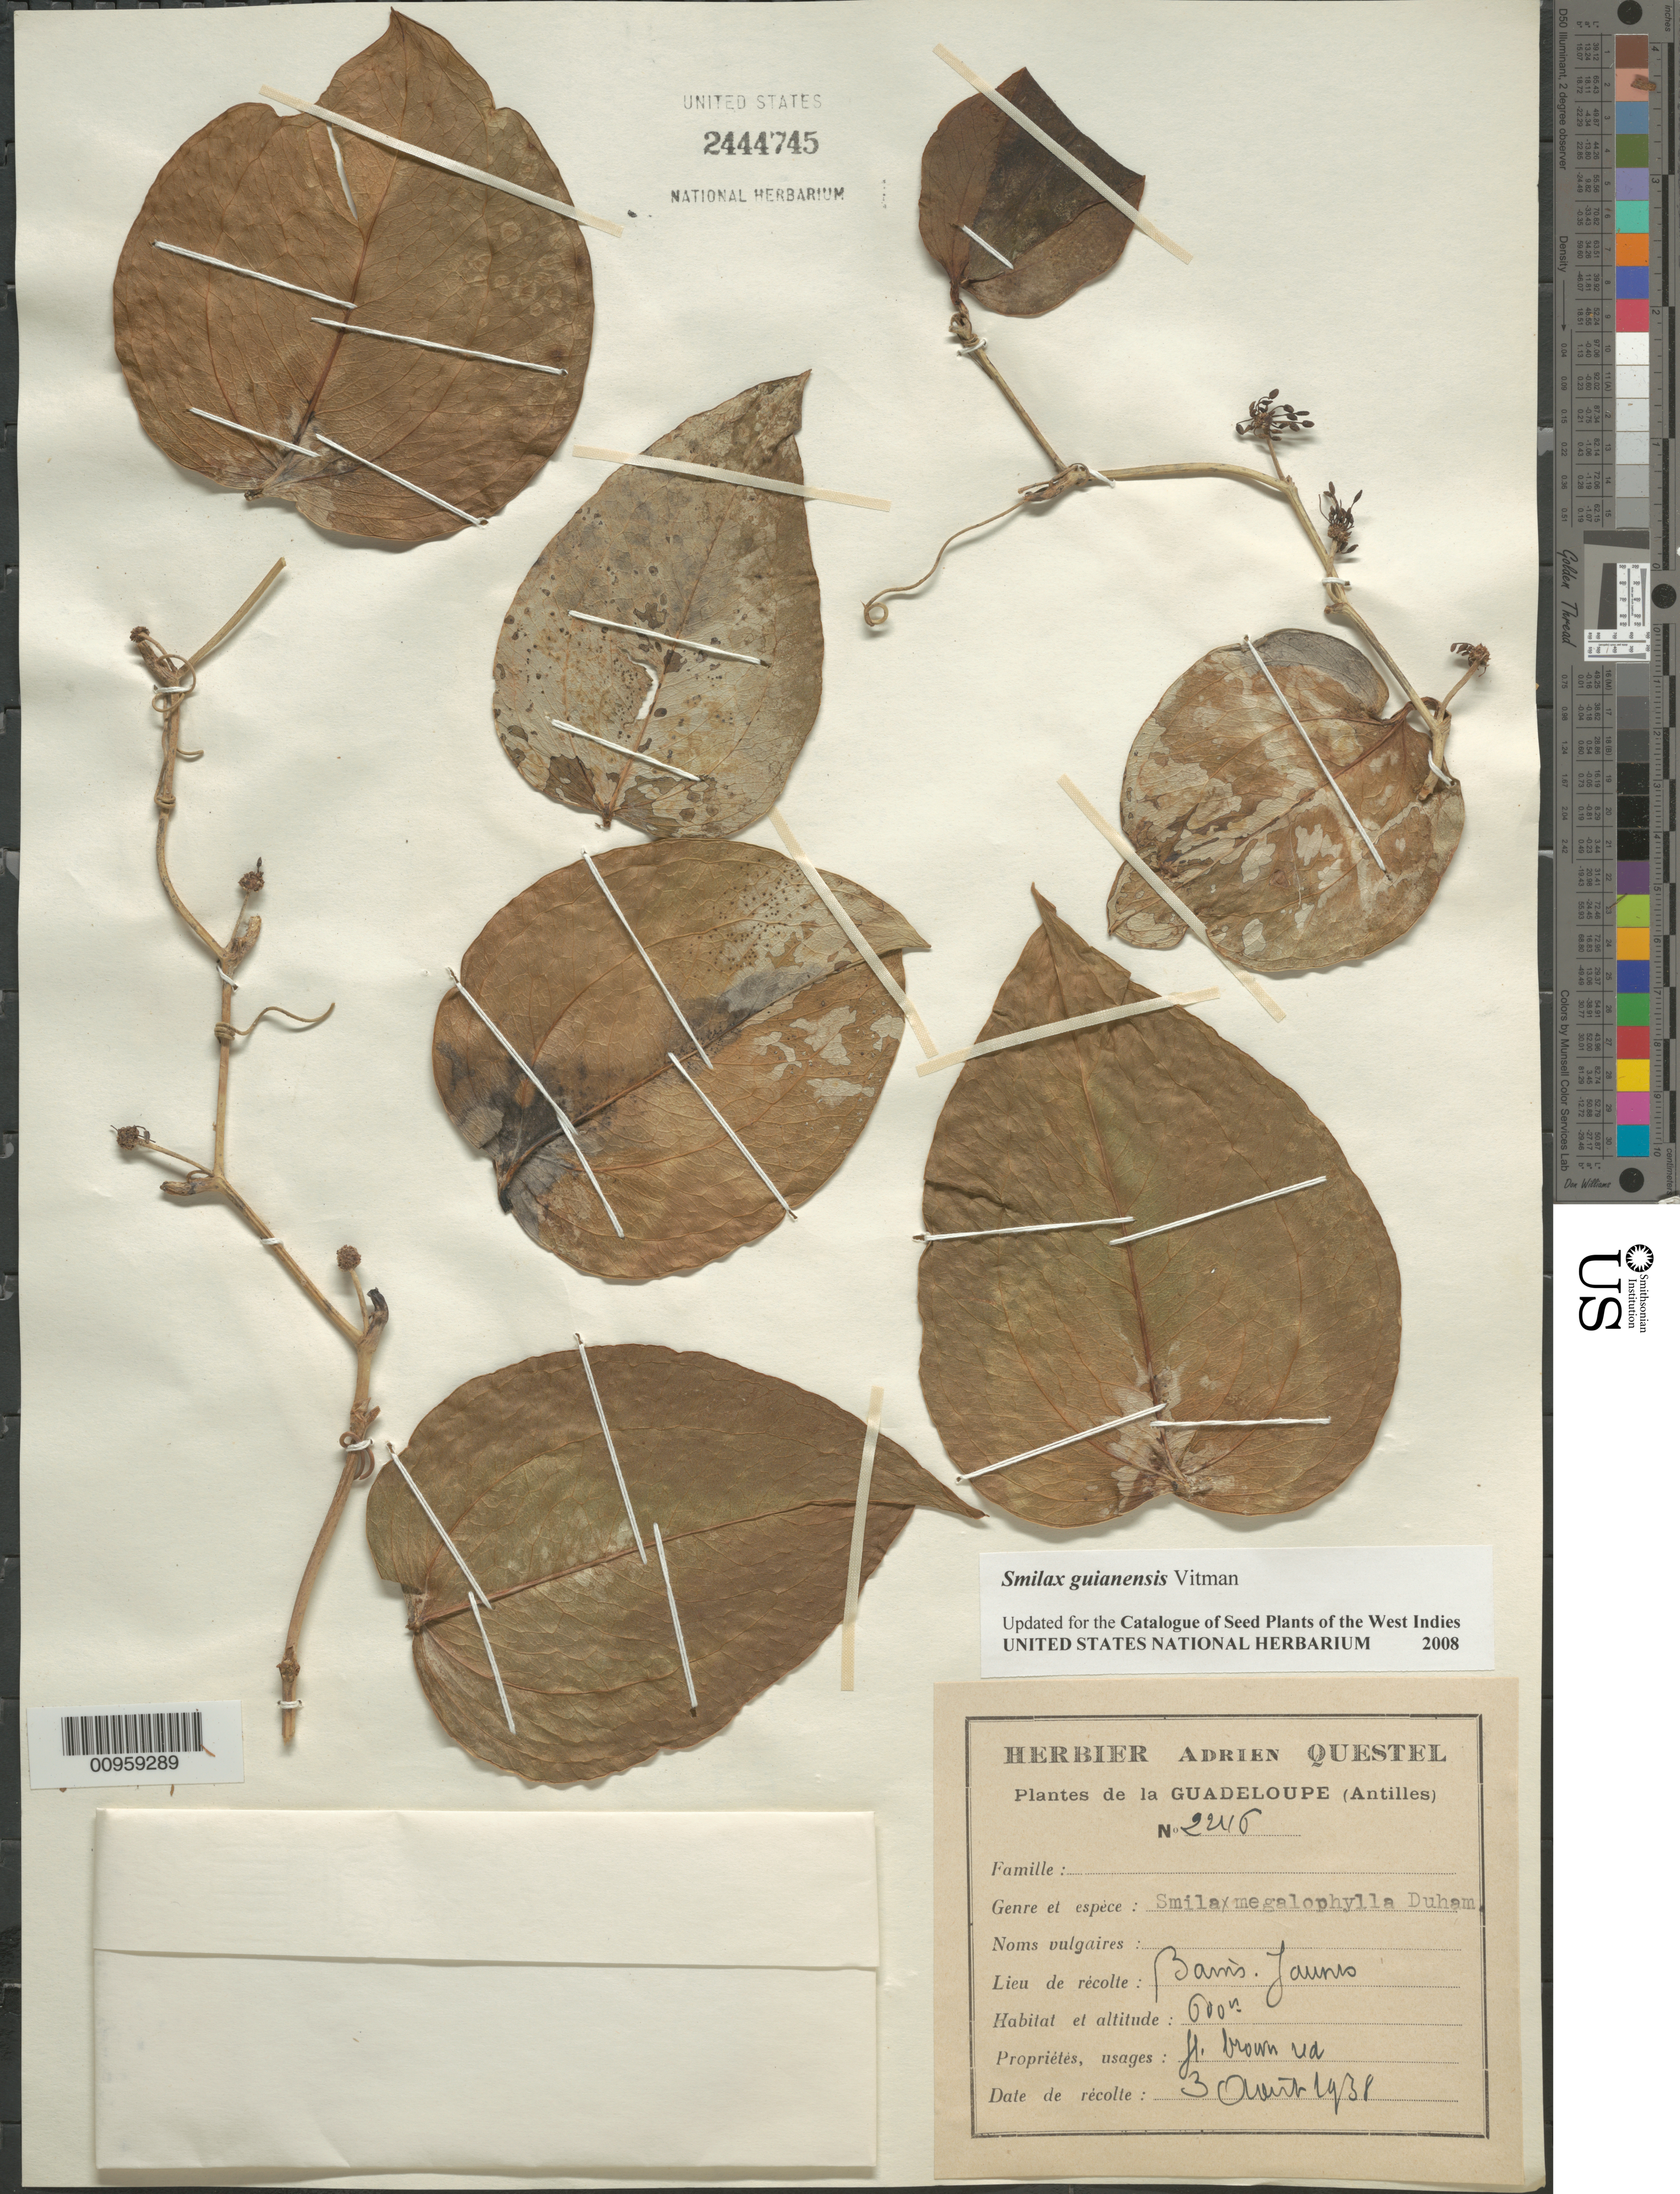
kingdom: Plantae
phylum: Tracheophyta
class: Liliopsida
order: Liliales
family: Smilacaceae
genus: Smilax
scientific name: Smilax guianensis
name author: Vitman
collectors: A. Questel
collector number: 2246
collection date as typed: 03 Aug 1938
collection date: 1938-08-03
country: Guadeloupe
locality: Bains Jaunes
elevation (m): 600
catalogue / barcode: US 2444745